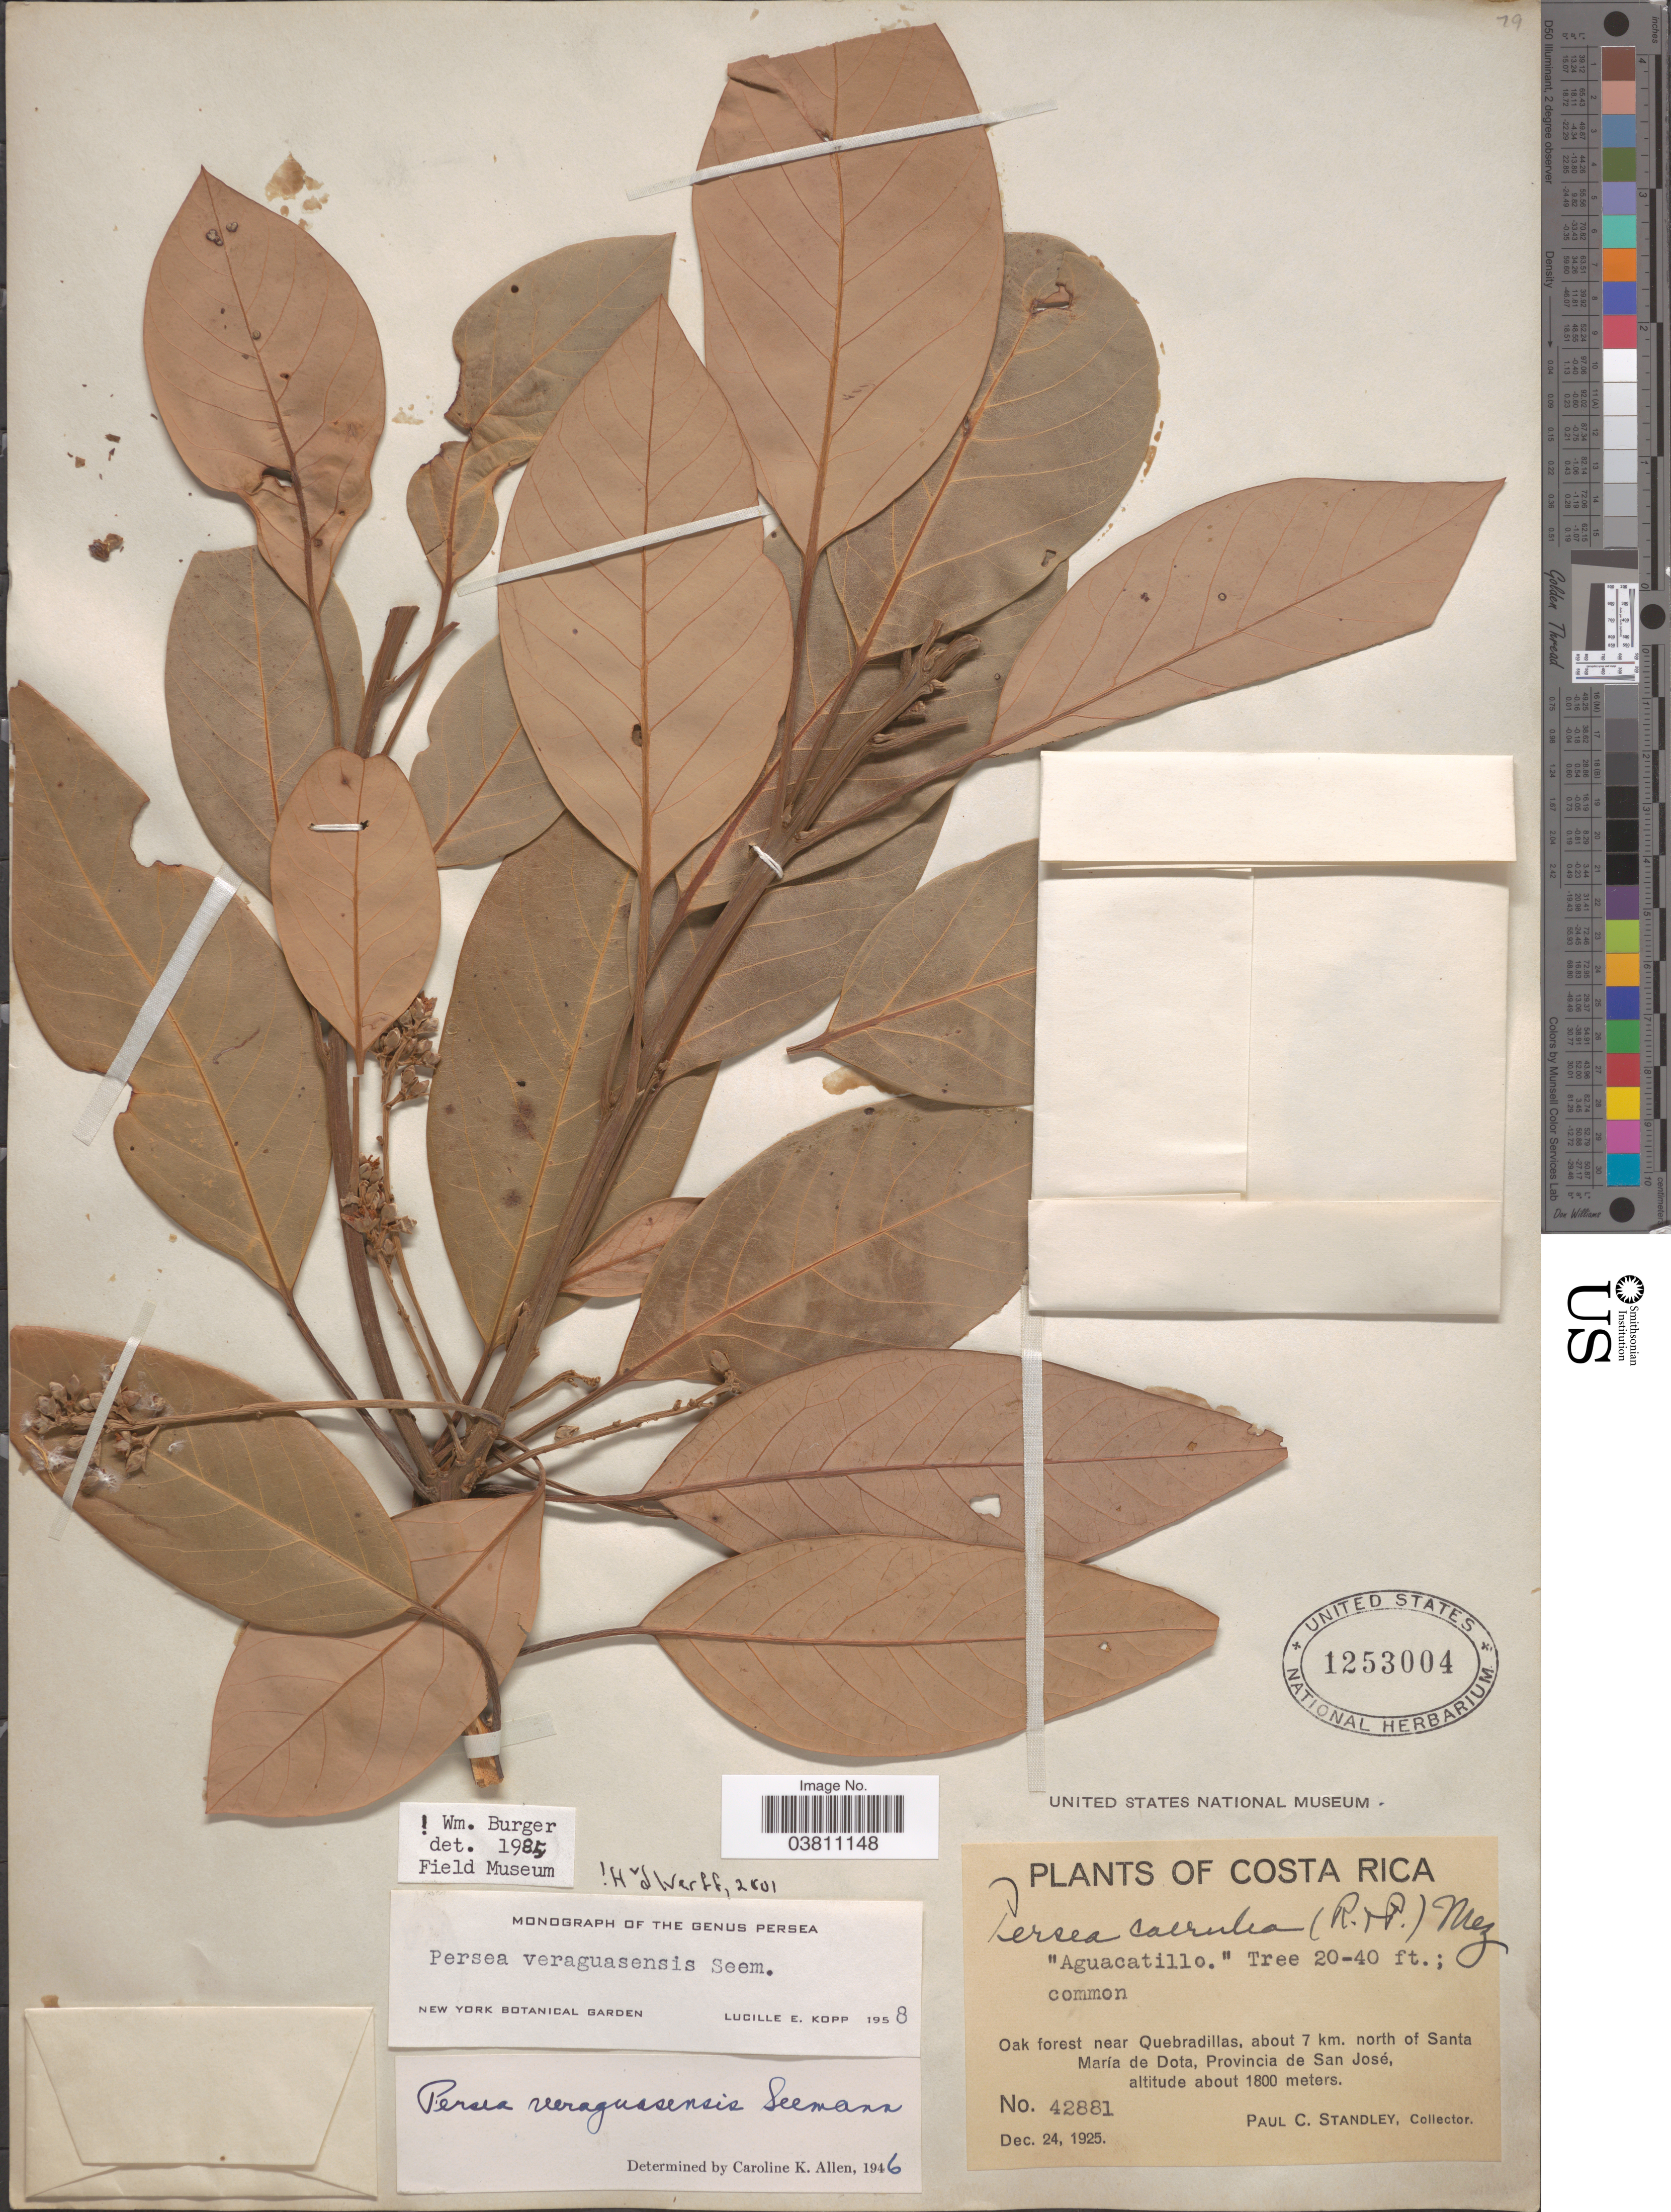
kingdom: Plantae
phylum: Tracheophyta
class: Magnoliopsida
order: Laurales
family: Lauraceae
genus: Persea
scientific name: Persea veraguasensis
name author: Seem.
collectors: P. C. Standley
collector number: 42881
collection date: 1925-12-24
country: Costa Rica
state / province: San José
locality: Near Quebradillas, about 7 km. north of Santa María de Dota.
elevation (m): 1800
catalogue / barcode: US 1253004